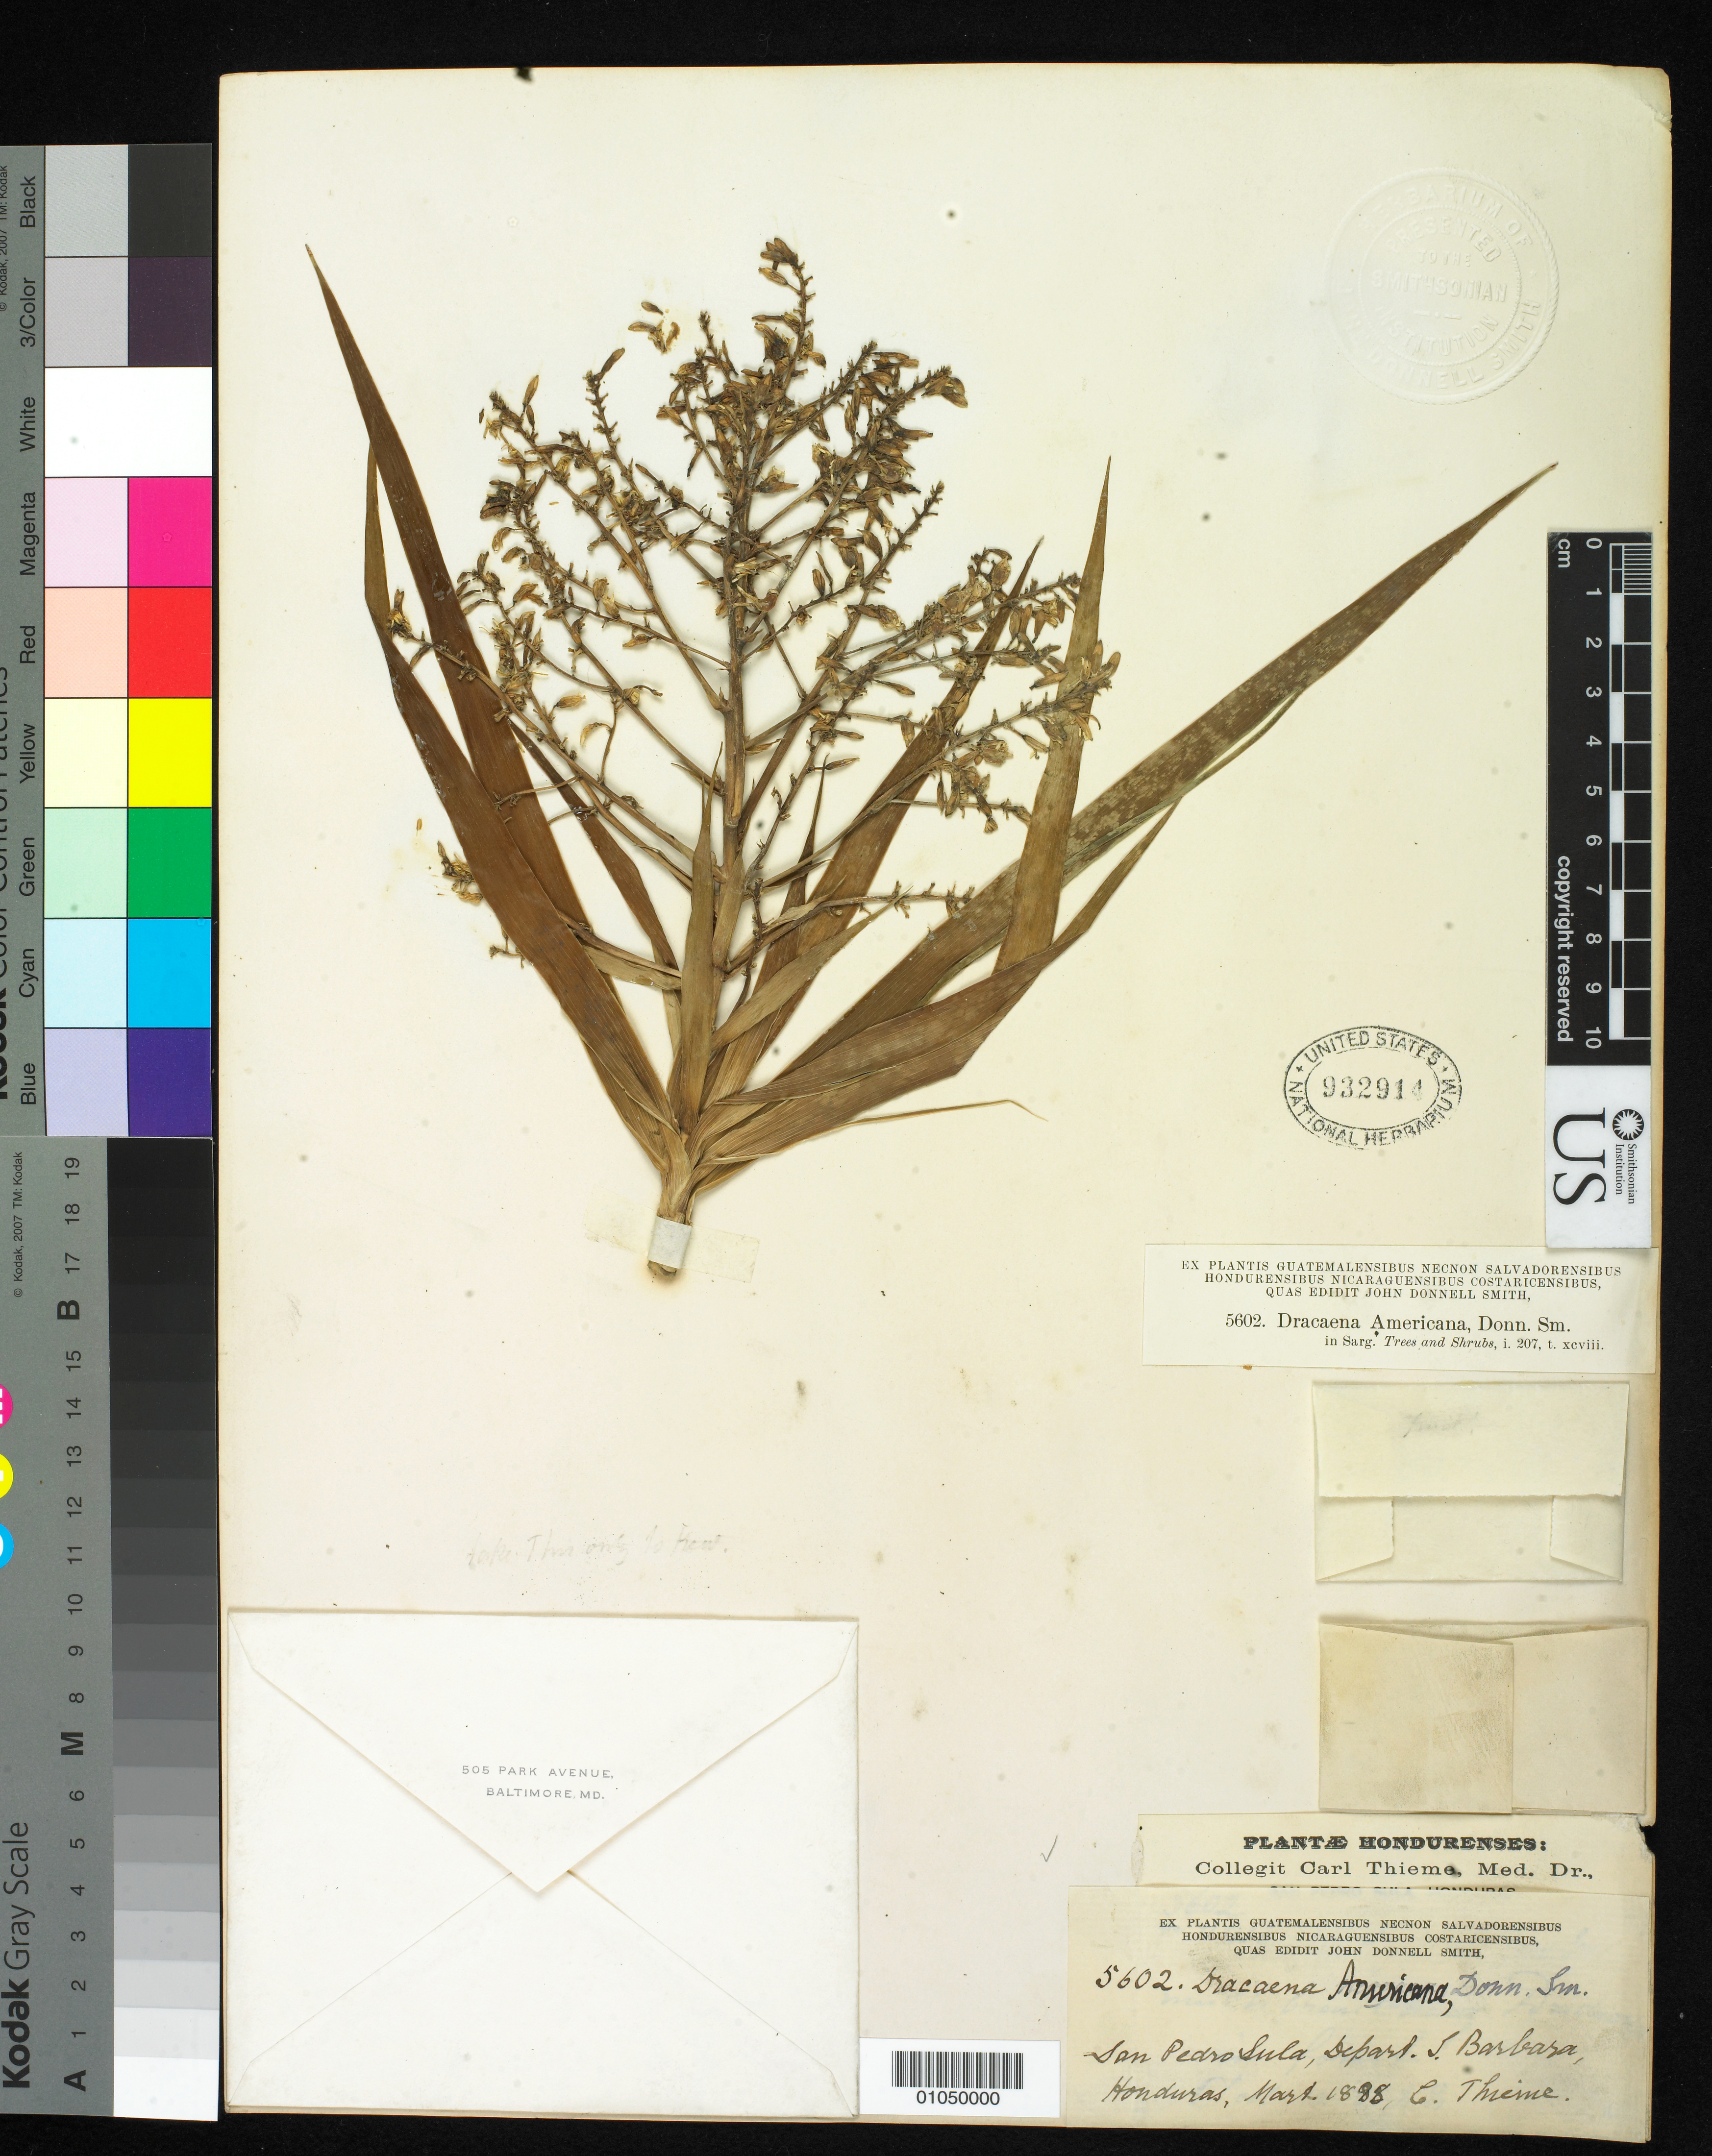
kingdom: Plantae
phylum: Tracheophyta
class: Liliopsida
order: Asparagales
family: Asparagaceae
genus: Dracaena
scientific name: Dracaena americana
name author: Donn. Sm. in Sarg.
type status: Original Material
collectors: C. Thieme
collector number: J.D.S. 5602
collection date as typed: Mar 1888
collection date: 1888-03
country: Honduras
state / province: Santa Bárbara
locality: San Pedro Sula.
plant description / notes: Specimen ex John Donnell Smith herbarium. Note that Thieme "5602" (as numbered by Donnell Smith) includes 3 different collections by Thieme, made on 3 different dates; protologue only cites collection of May 1888. This specimen, collected March 1888, is not cited in the protologue; although it is certainly original material, it cannot be considered a syntype.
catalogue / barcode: US 932914